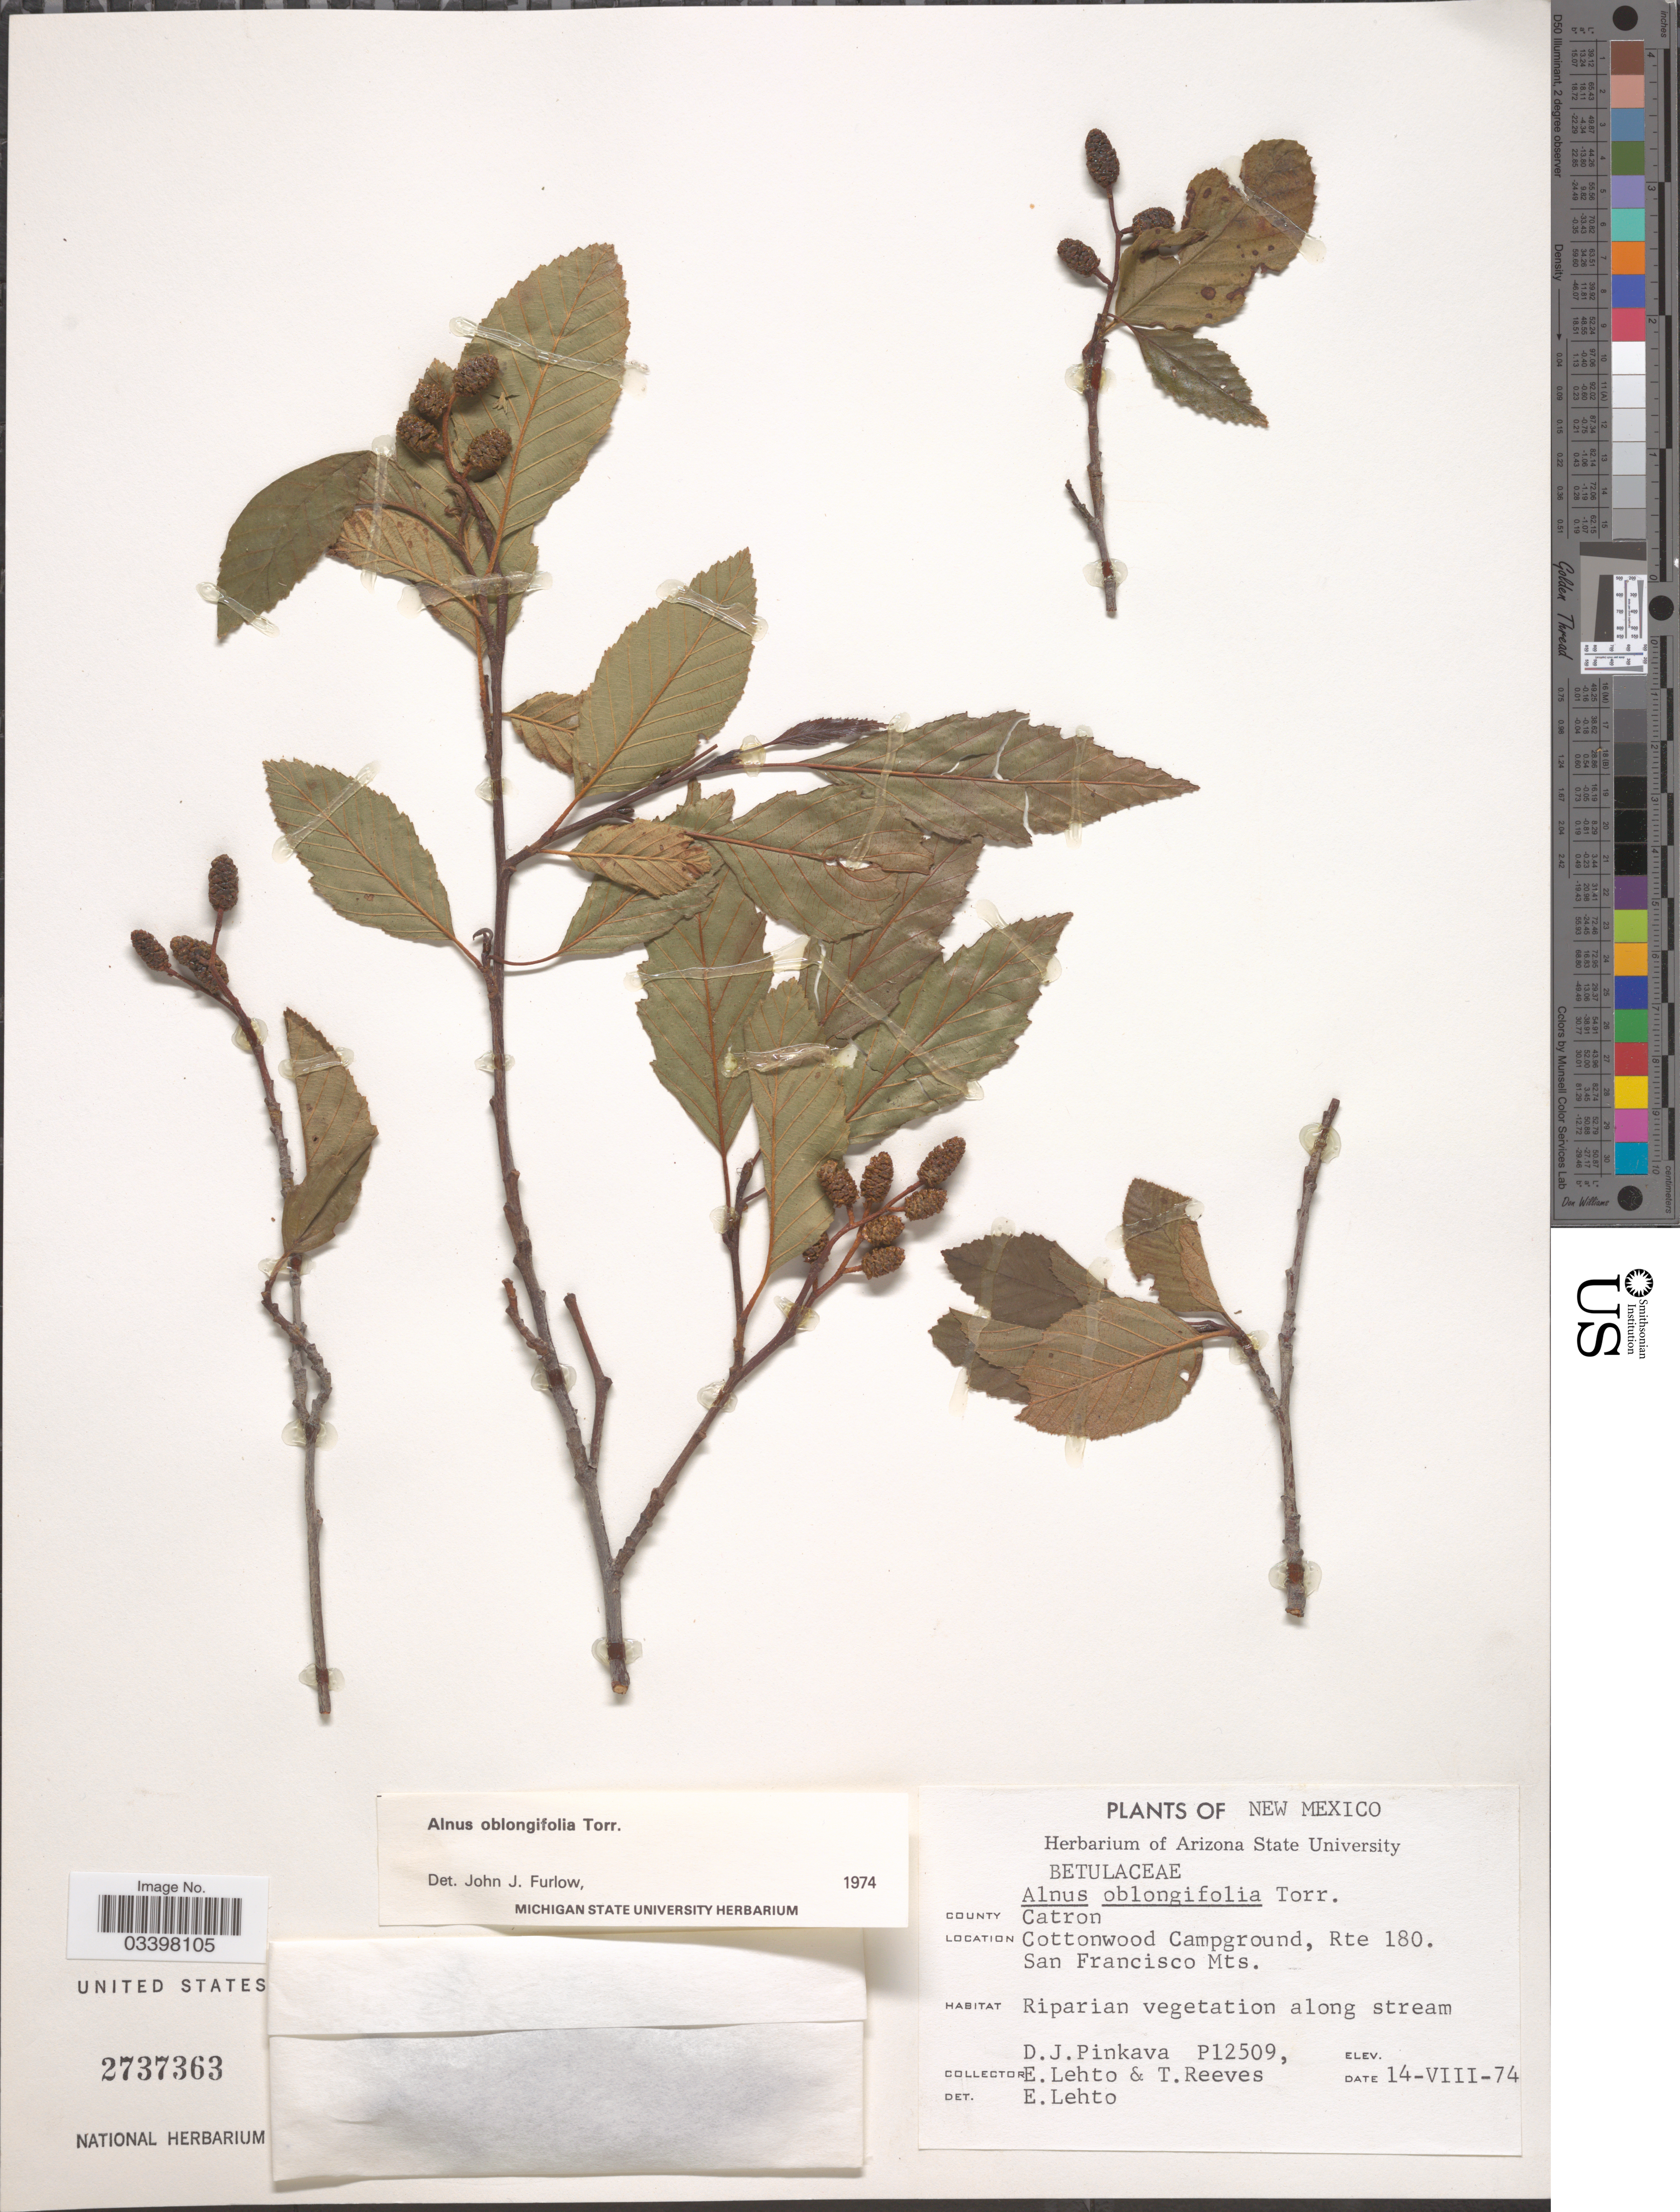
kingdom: Plantae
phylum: Tracheophyta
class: Magnoliopsida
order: Fagales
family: Betulaceae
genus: Alnus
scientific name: Alnus oblongifolia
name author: Torr. in Emory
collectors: D. J. Pinkava, E. Lehto & T. Reeves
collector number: P12509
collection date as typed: Transcribed d/m/y: 14/8/74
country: United States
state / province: New Mexico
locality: County Catron. Cottonwood Campground, Rte 180. San Francisco Mts.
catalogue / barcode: US 2737363